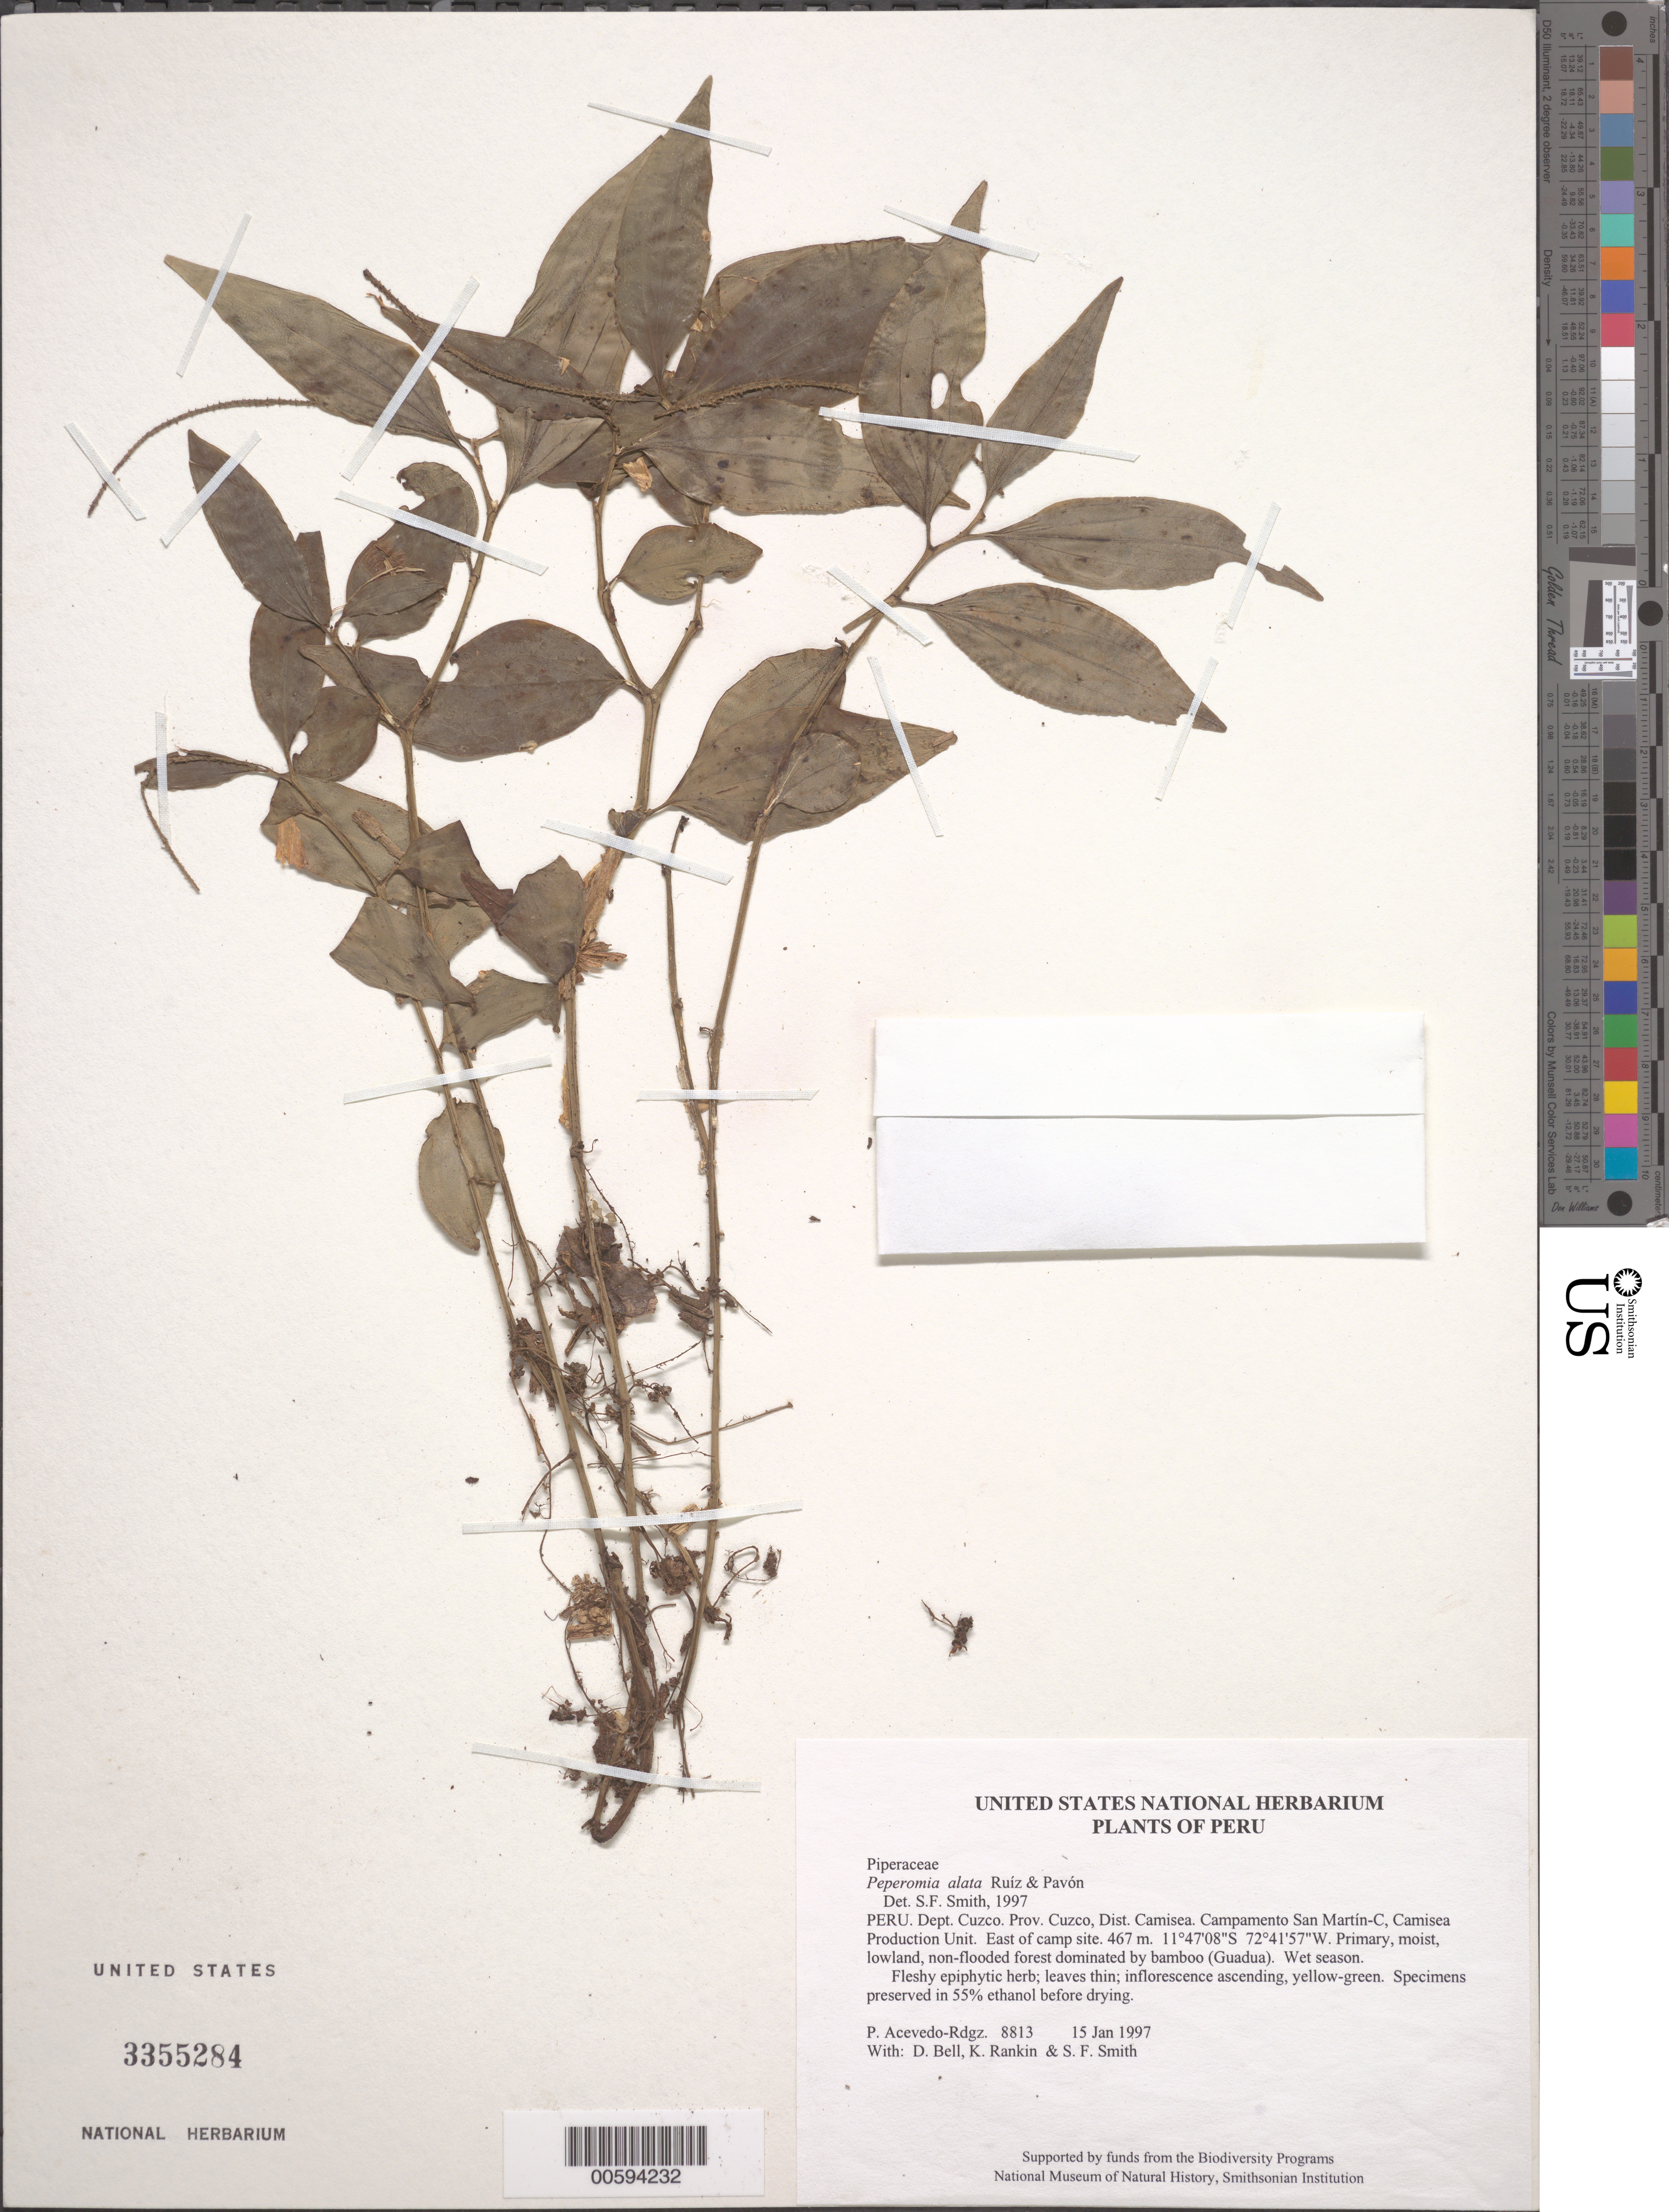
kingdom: Plantae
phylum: Tracheophyta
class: Magnoliopsida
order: Piperales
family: Piperaceae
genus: Peperomia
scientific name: Peperomia alata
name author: Ruiz & Pav.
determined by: Smith, Stephen F., (US), NMNH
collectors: P. Acevedo-Rodr., D. A. Bell, K. B. Rankin & S.F. Smith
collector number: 8813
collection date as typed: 15 Jan 1997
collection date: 1997-01-15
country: Peru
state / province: Cusco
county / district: Cusco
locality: Districto Camisea, Campamento San Martín-C, Camisea Production Unit. East of camp site.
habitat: Primary, moist, lowland, non-flooded forest dominated by bamboo (Guadua). Wet season.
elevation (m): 467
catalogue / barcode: US 3355284